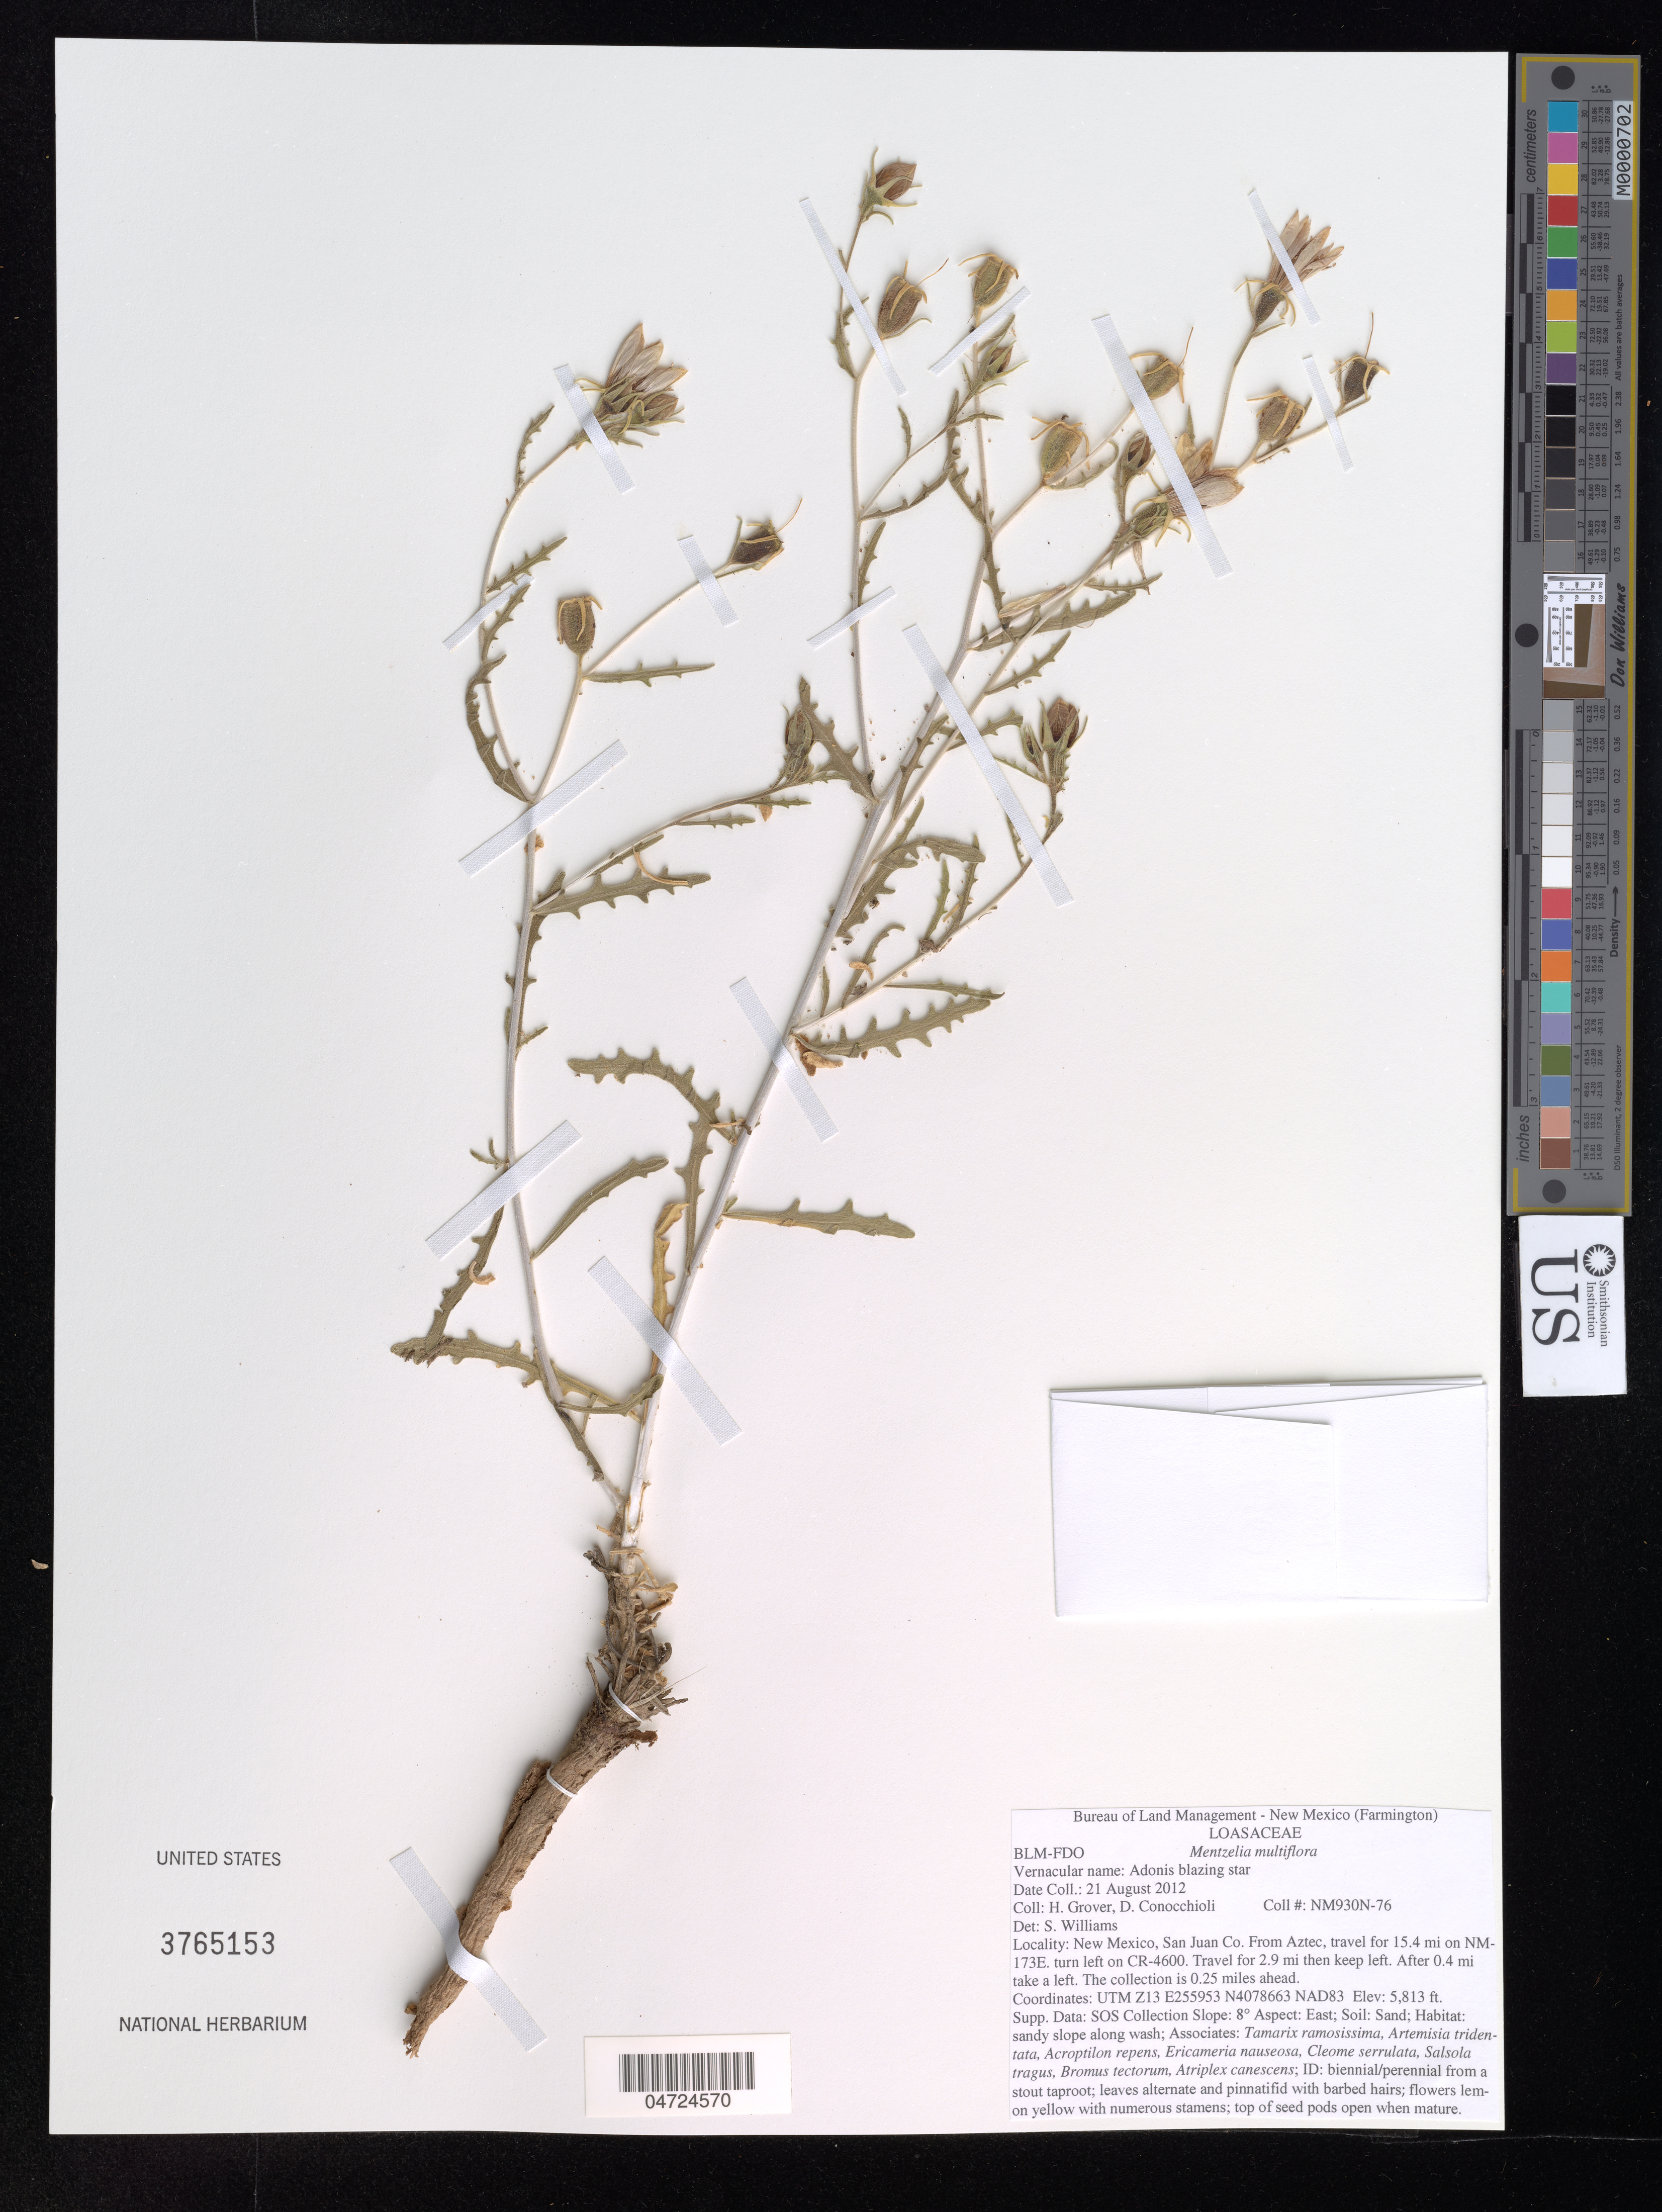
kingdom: Plantae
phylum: Tracheophyta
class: Magnoliopsida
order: Cornales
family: Loasaceae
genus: Mentzelia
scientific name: Mentzelia multiflora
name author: (Nutt.) A. Gray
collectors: H. Grover & D. Conocchioli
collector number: NM930N-76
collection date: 2012-08-21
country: United States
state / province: New Mexico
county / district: San Juan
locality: San Juan Co. From Aztec, travel for 15.4 mi on NM-173E. turn left on CR-4600. Travel for 2.9 mi then keep left. After 0.4 mi take a left. The collection is 0.25 miles ahead. UTM Z13. NAD83.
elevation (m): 1772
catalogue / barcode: US 3765153